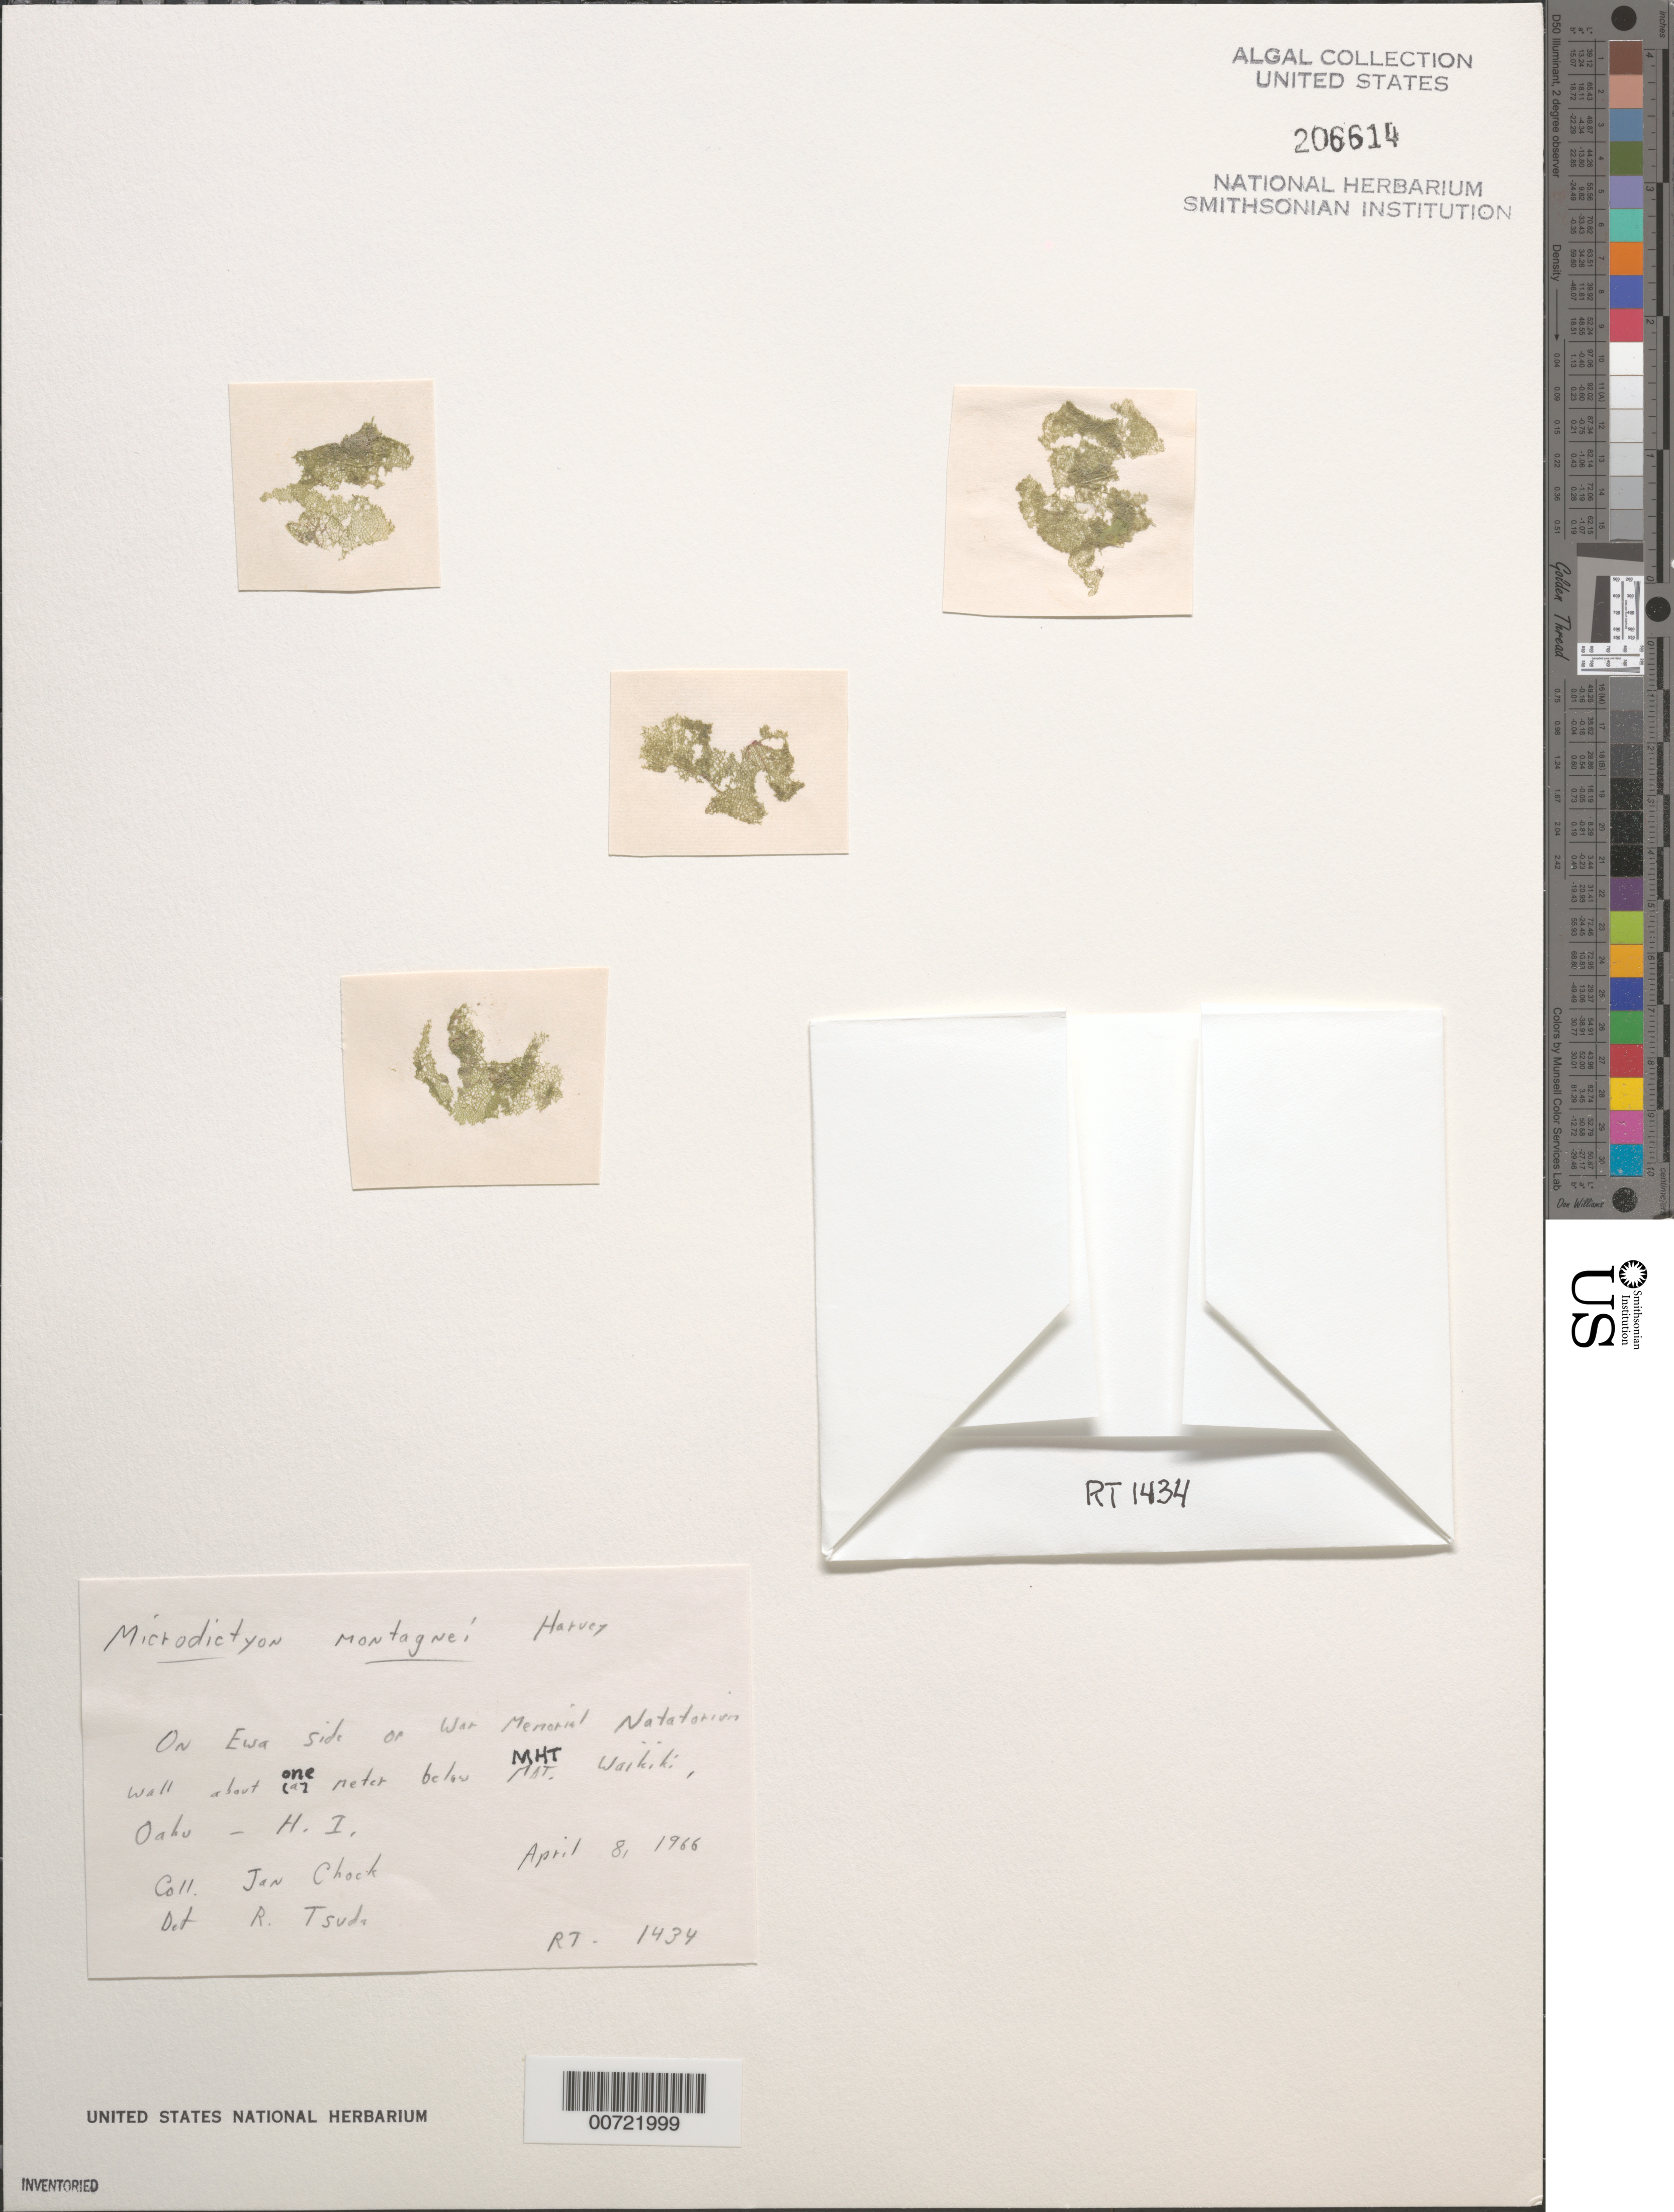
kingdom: Plantae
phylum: Chlorophyta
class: Ulvophyceae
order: Siphonocladales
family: Boodleaceae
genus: Boodlea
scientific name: Boodlea montagnei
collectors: J. Chock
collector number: RT 1434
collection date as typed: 08 Apr 1966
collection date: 1966-04-08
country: United States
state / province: Hawaii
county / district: Honolulu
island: Oahu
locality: Waikiki, Ewa side of War Memorial Natatorium wall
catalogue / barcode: US 206614